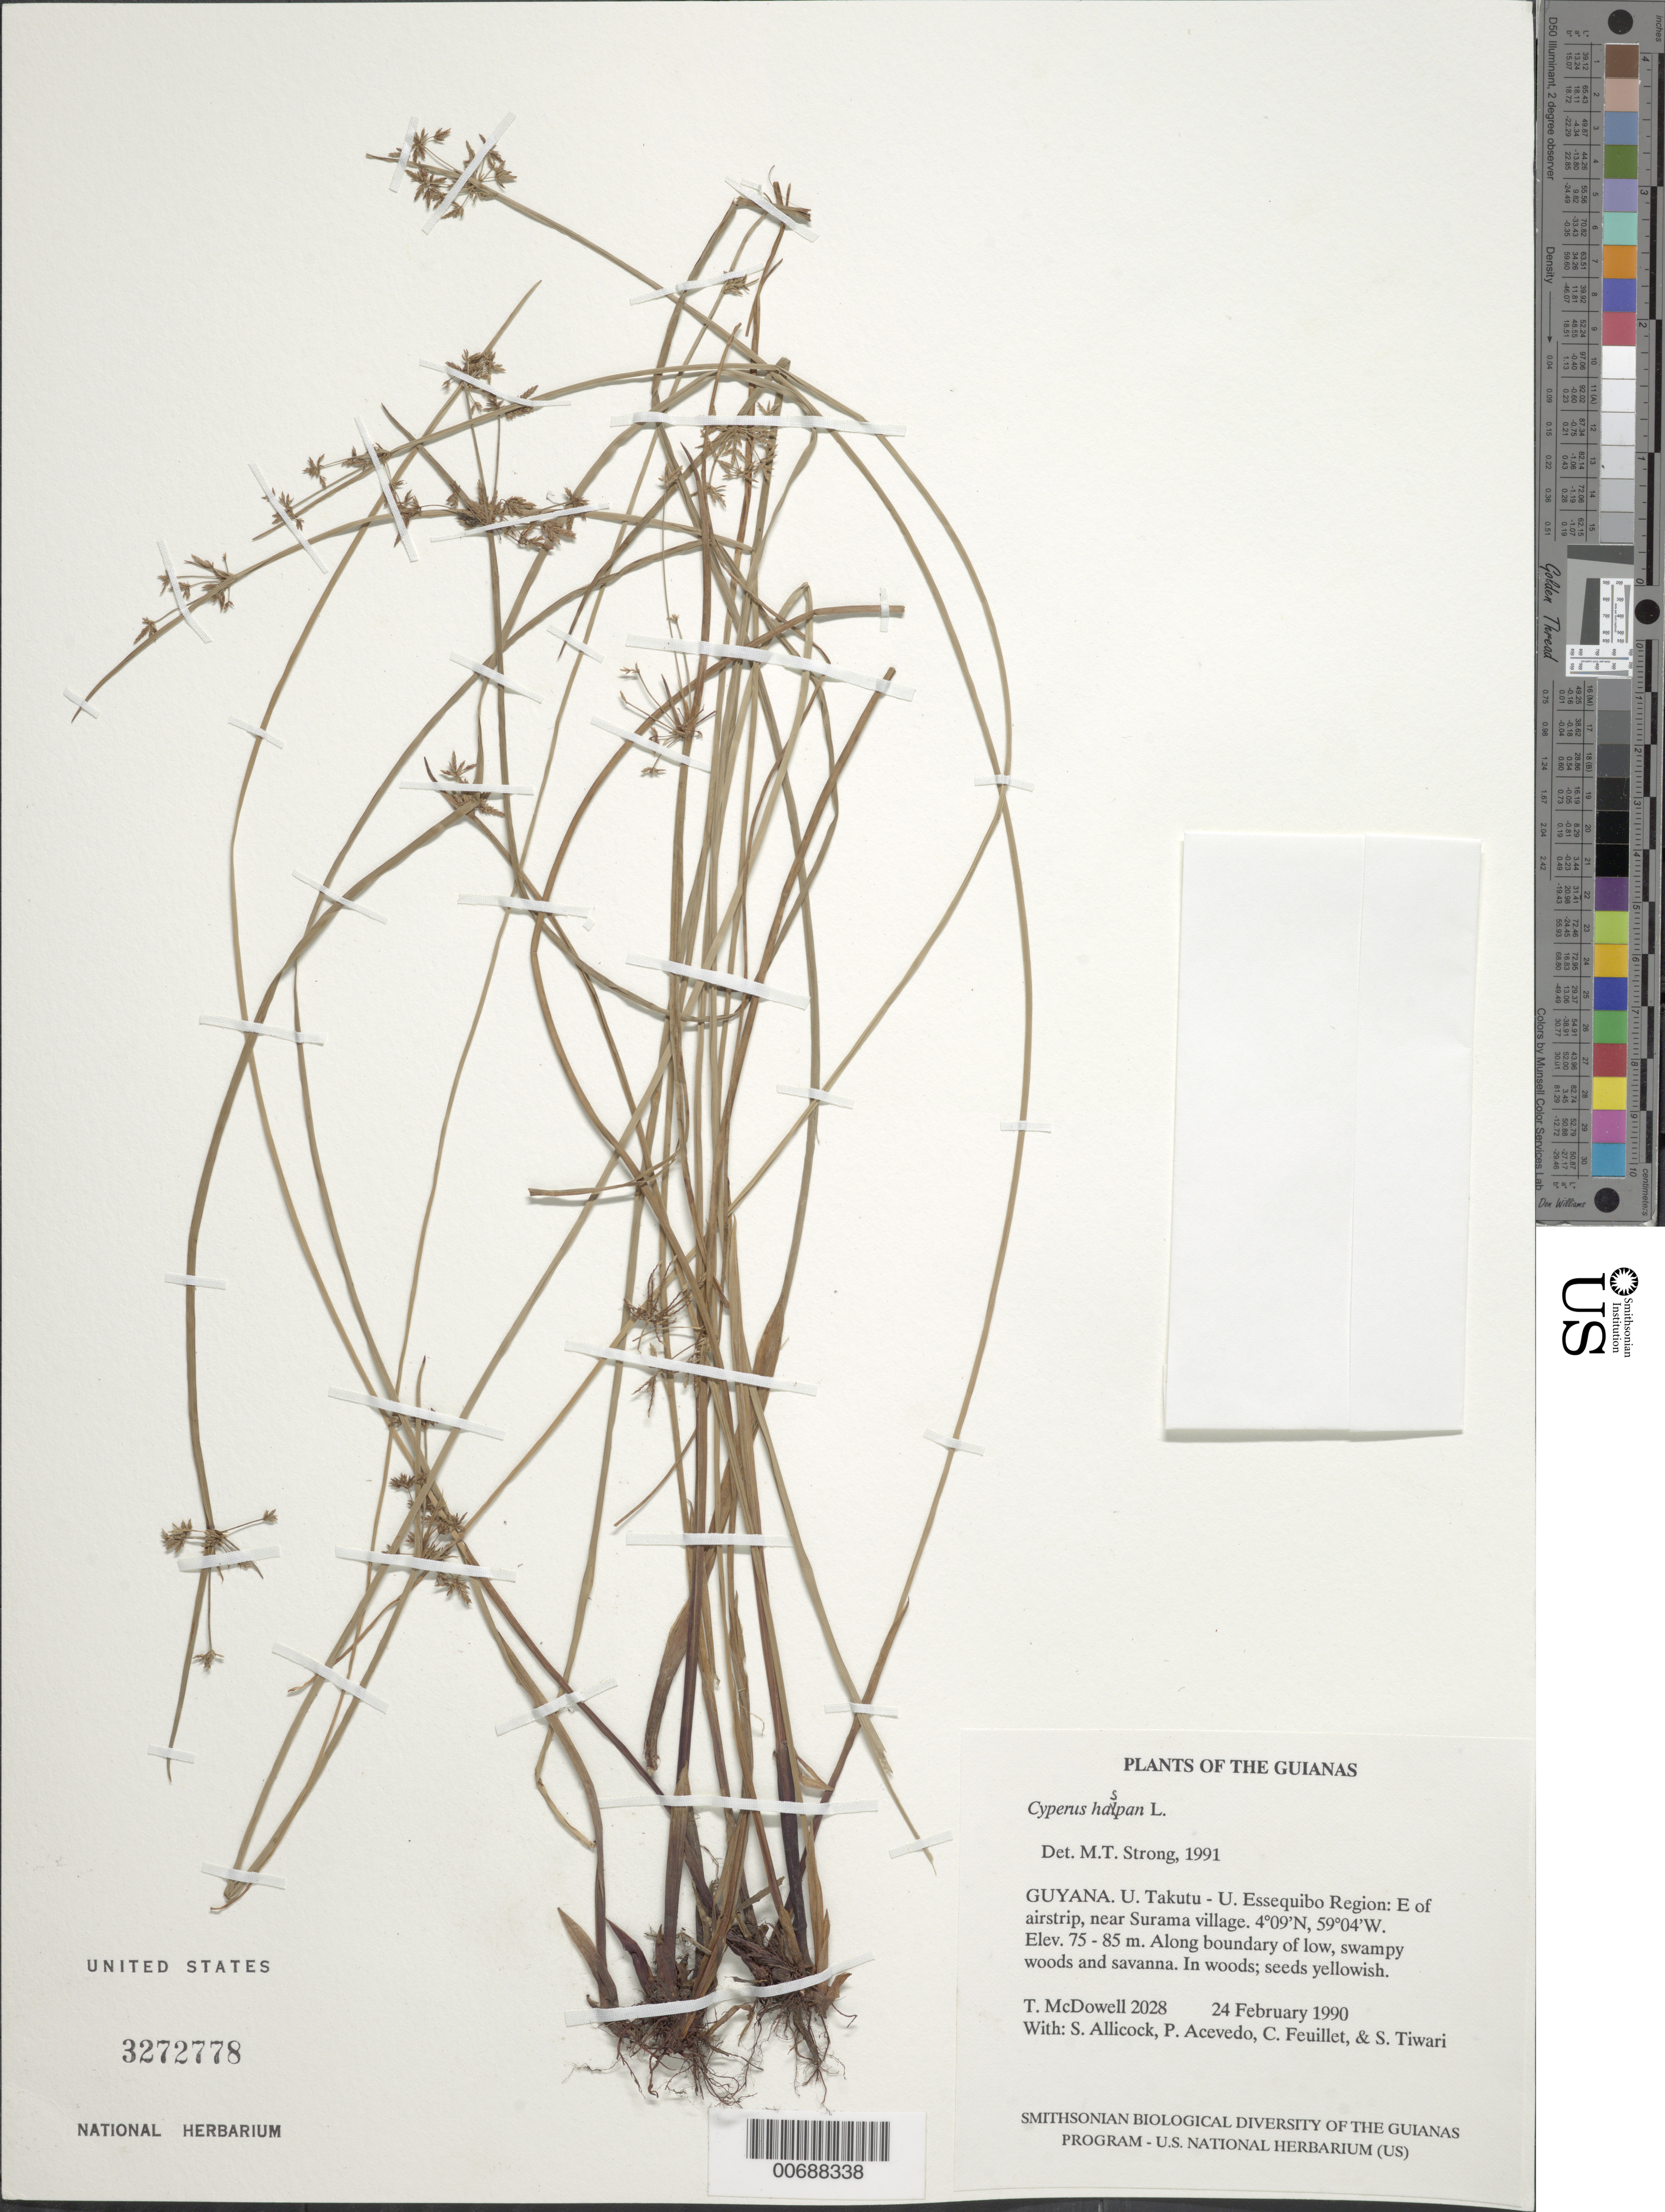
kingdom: Plantae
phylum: Tracheophyta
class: Liliopsida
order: Poales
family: Cyperaceae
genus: Cyperus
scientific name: Cyperus haspan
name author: L.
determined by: Strong, M. T., (US), Smithsonian Institution - National Museum of Natural History (UNITED STATES)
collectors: T. McDowell, S. Allicock, P. Acevedo-Rodr., C. Feuillet & S. Tiwari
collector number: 2028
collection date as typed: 24 February 1990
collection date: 1990-02-24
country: Guyana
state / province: U. Takutu-U. Essequibo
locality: E of airstrip, near Surama Village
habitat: Along boundary of low, swampy woods and savanna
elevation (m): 75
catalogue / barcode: US 3272778